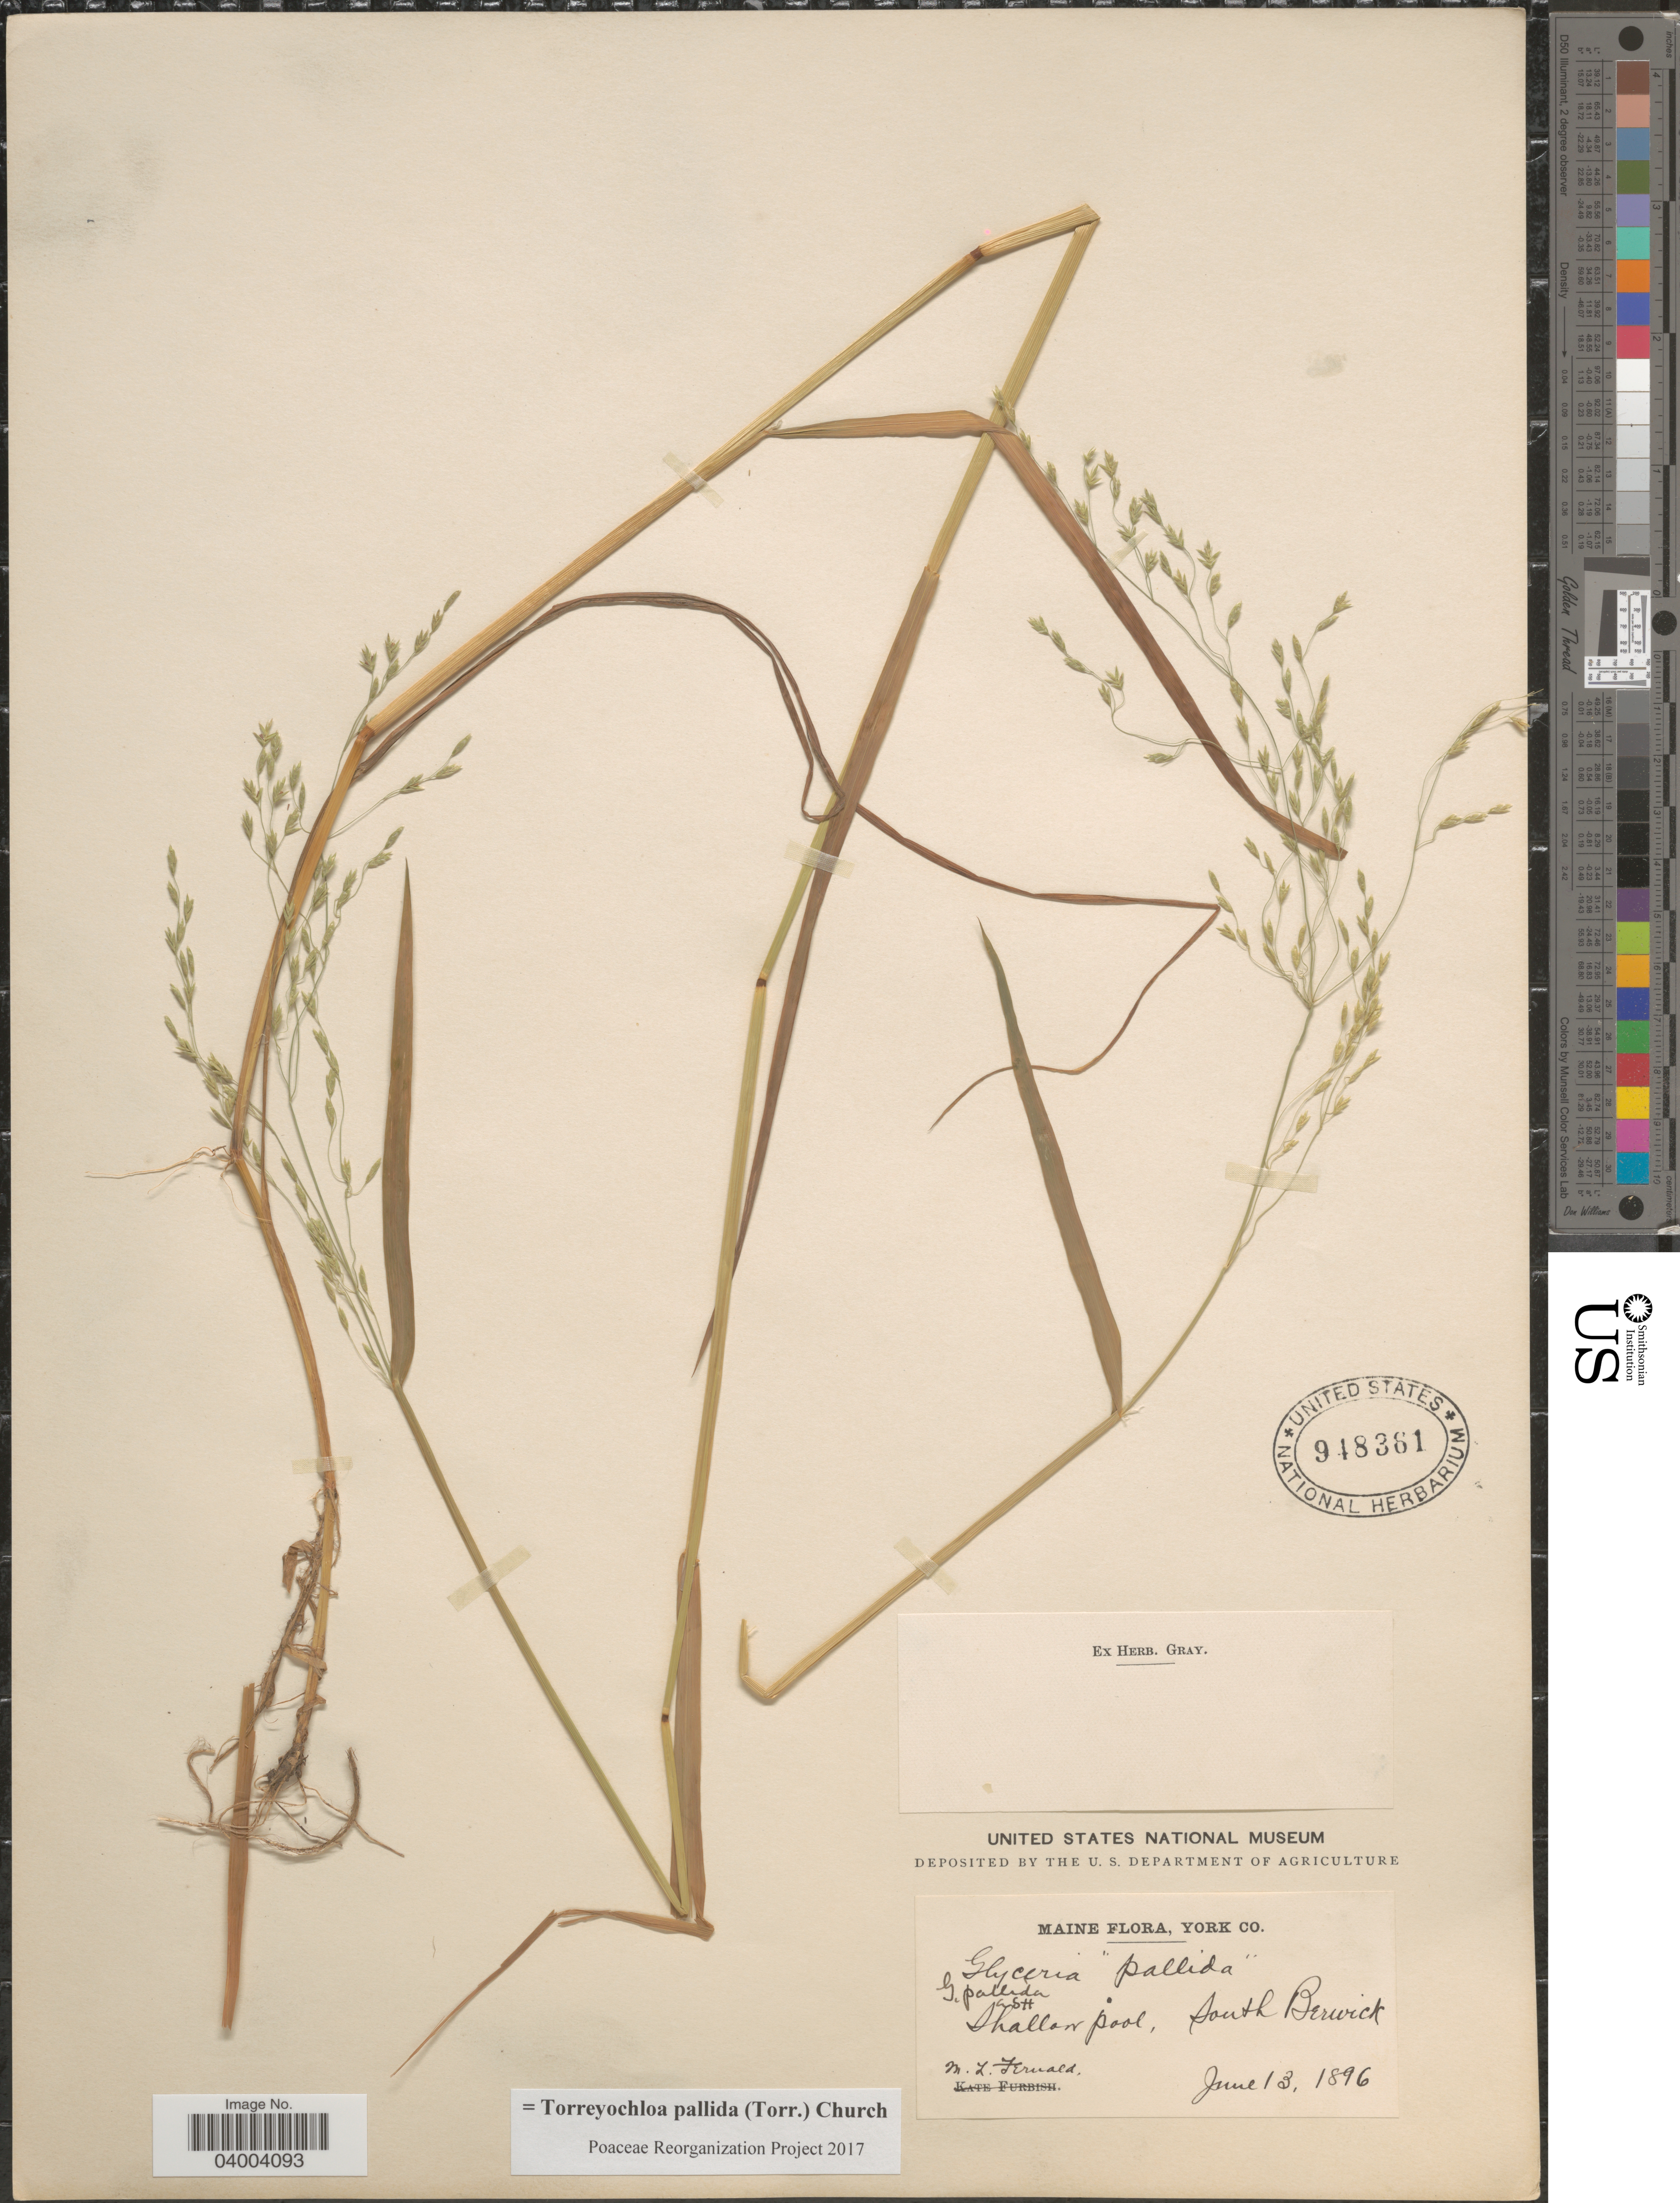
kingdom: Plantae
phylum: Tracheophyta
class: Liliopsida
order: Poales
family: Poaceae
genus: Torreyochloa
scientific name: Torreyochloa pallida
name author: (Torr.) G.L. Church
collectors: M. L. Fernald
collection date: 1896-06-13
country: United States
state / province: Maine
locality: York Co. South Berwick.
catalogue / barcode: US 948361